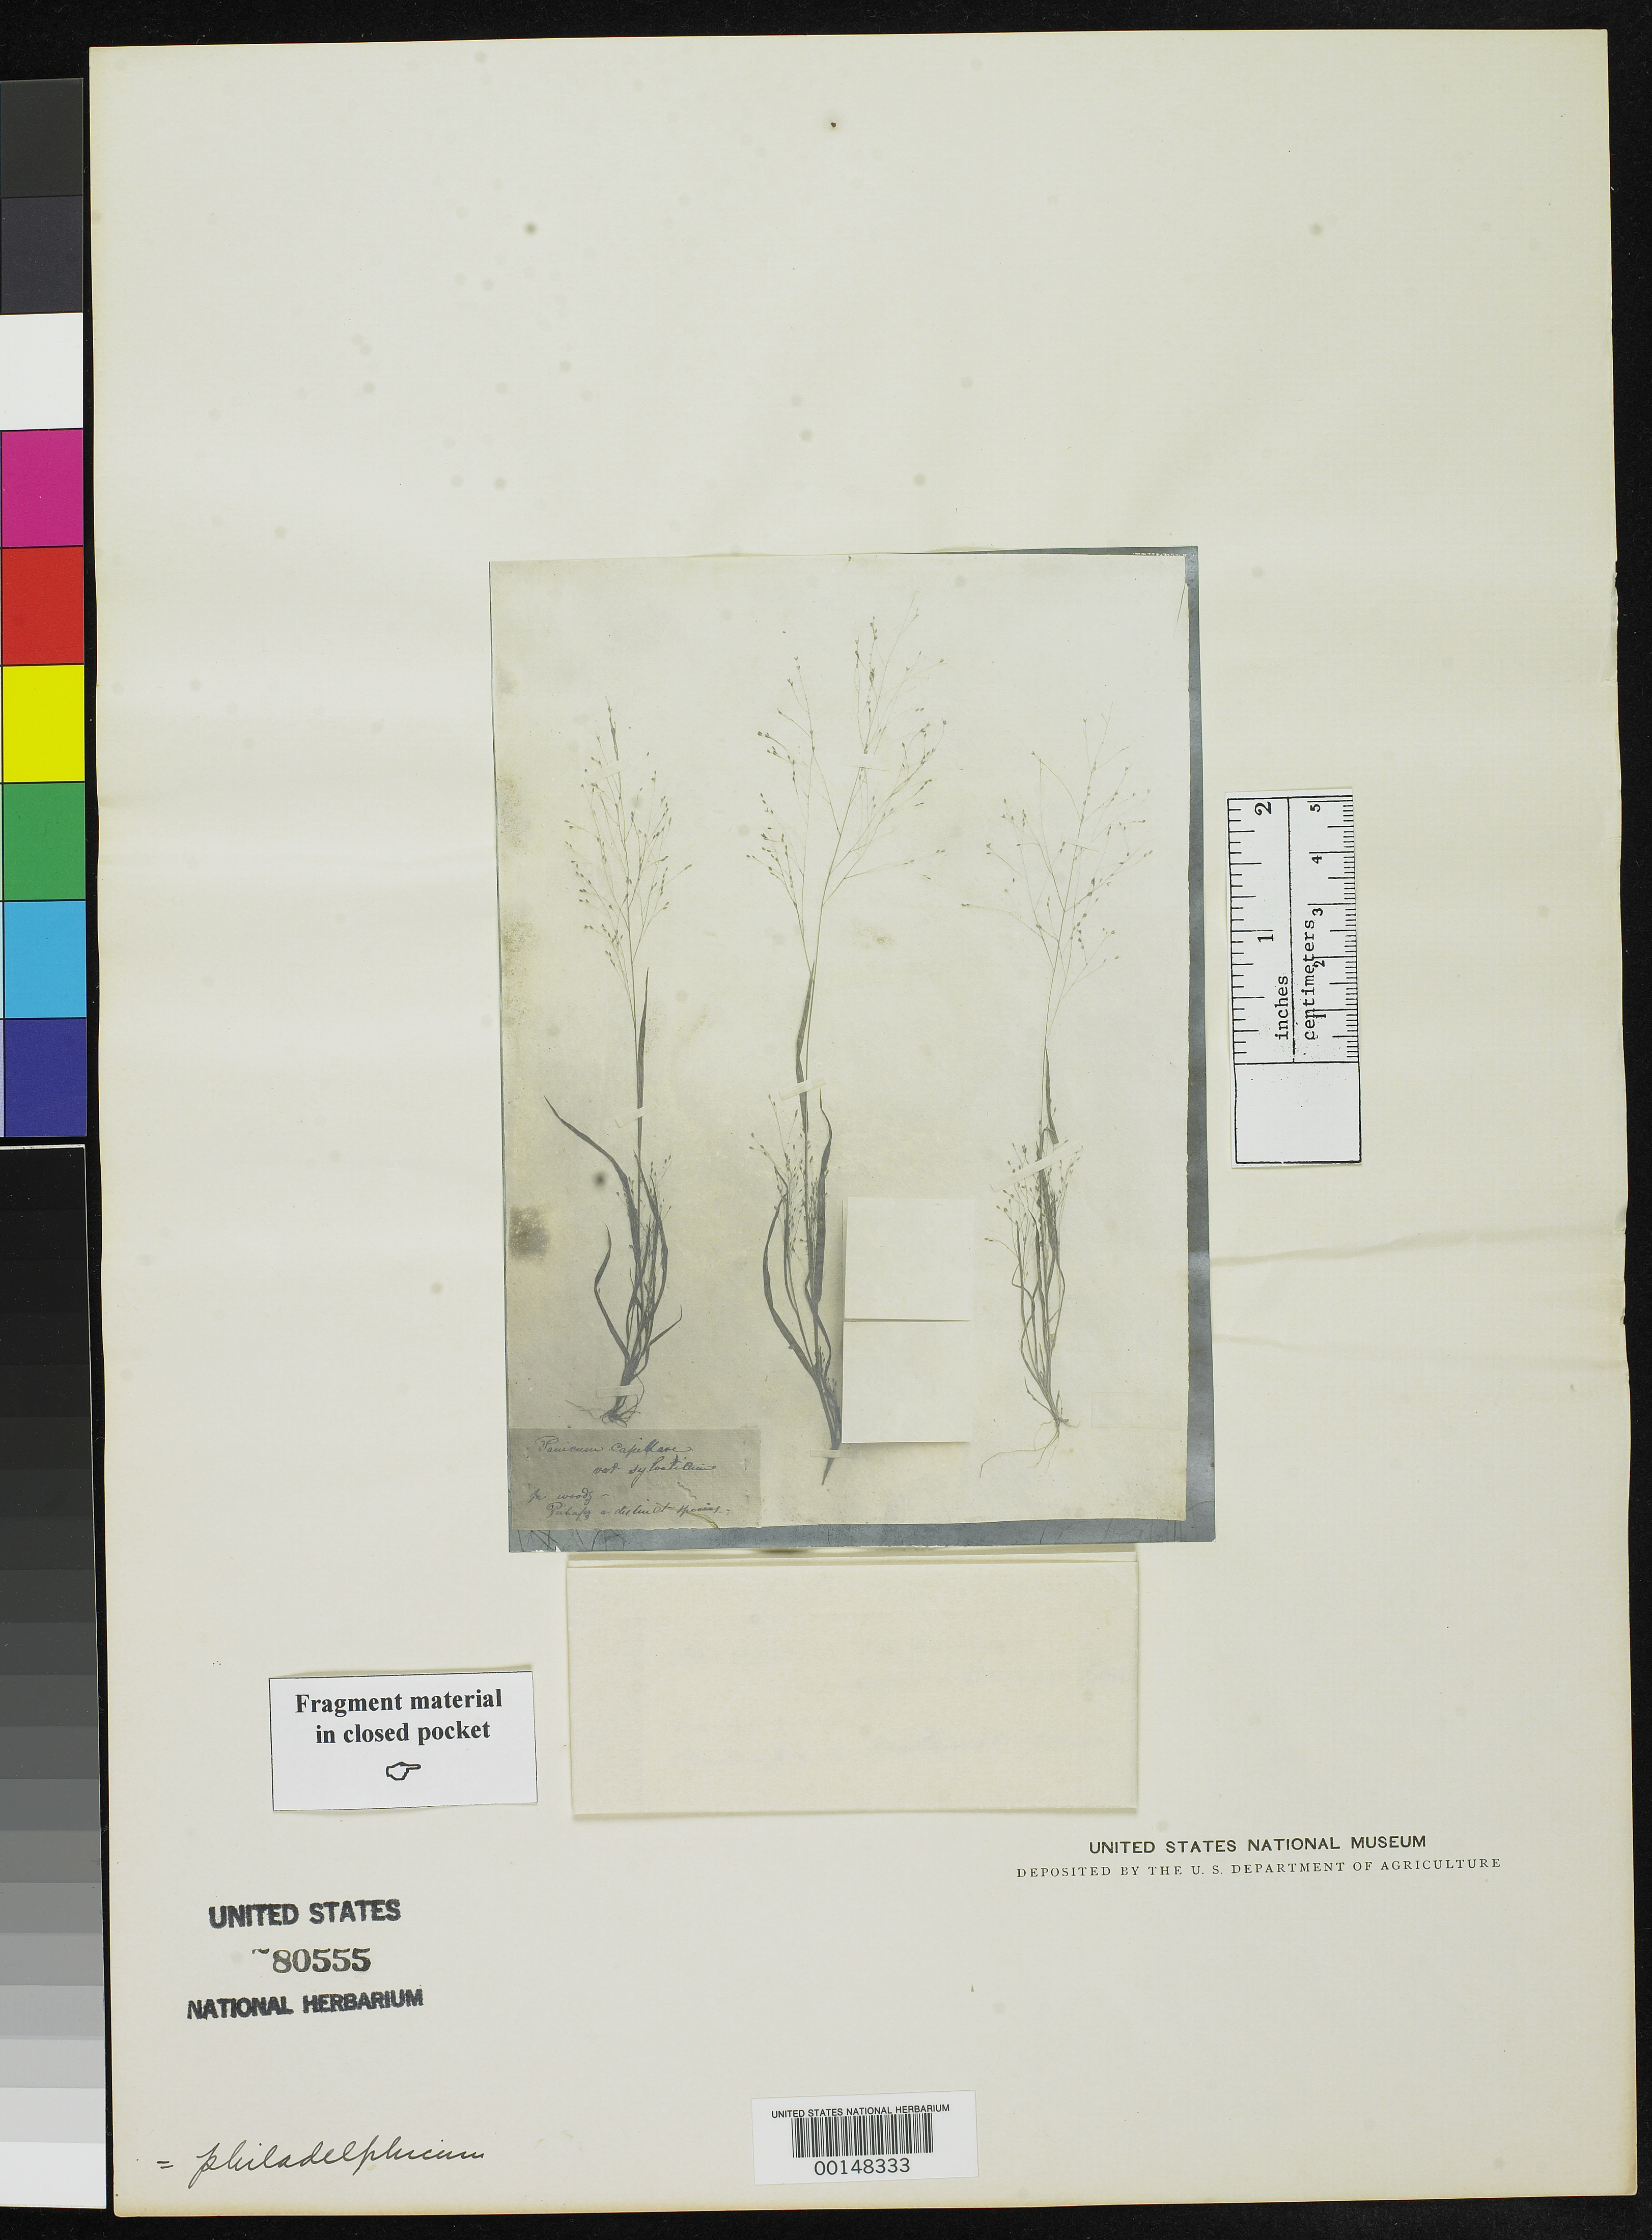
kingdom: Plantae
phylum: Tracheophyta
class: Liliopsida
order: Poales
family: Poaceae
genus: Panicum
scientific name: Panicum capillare var. sylvaticum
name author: Torr.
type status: Type Fragment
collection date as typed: Aug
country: United States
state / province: New York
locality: New York City.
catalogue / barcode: US 80555